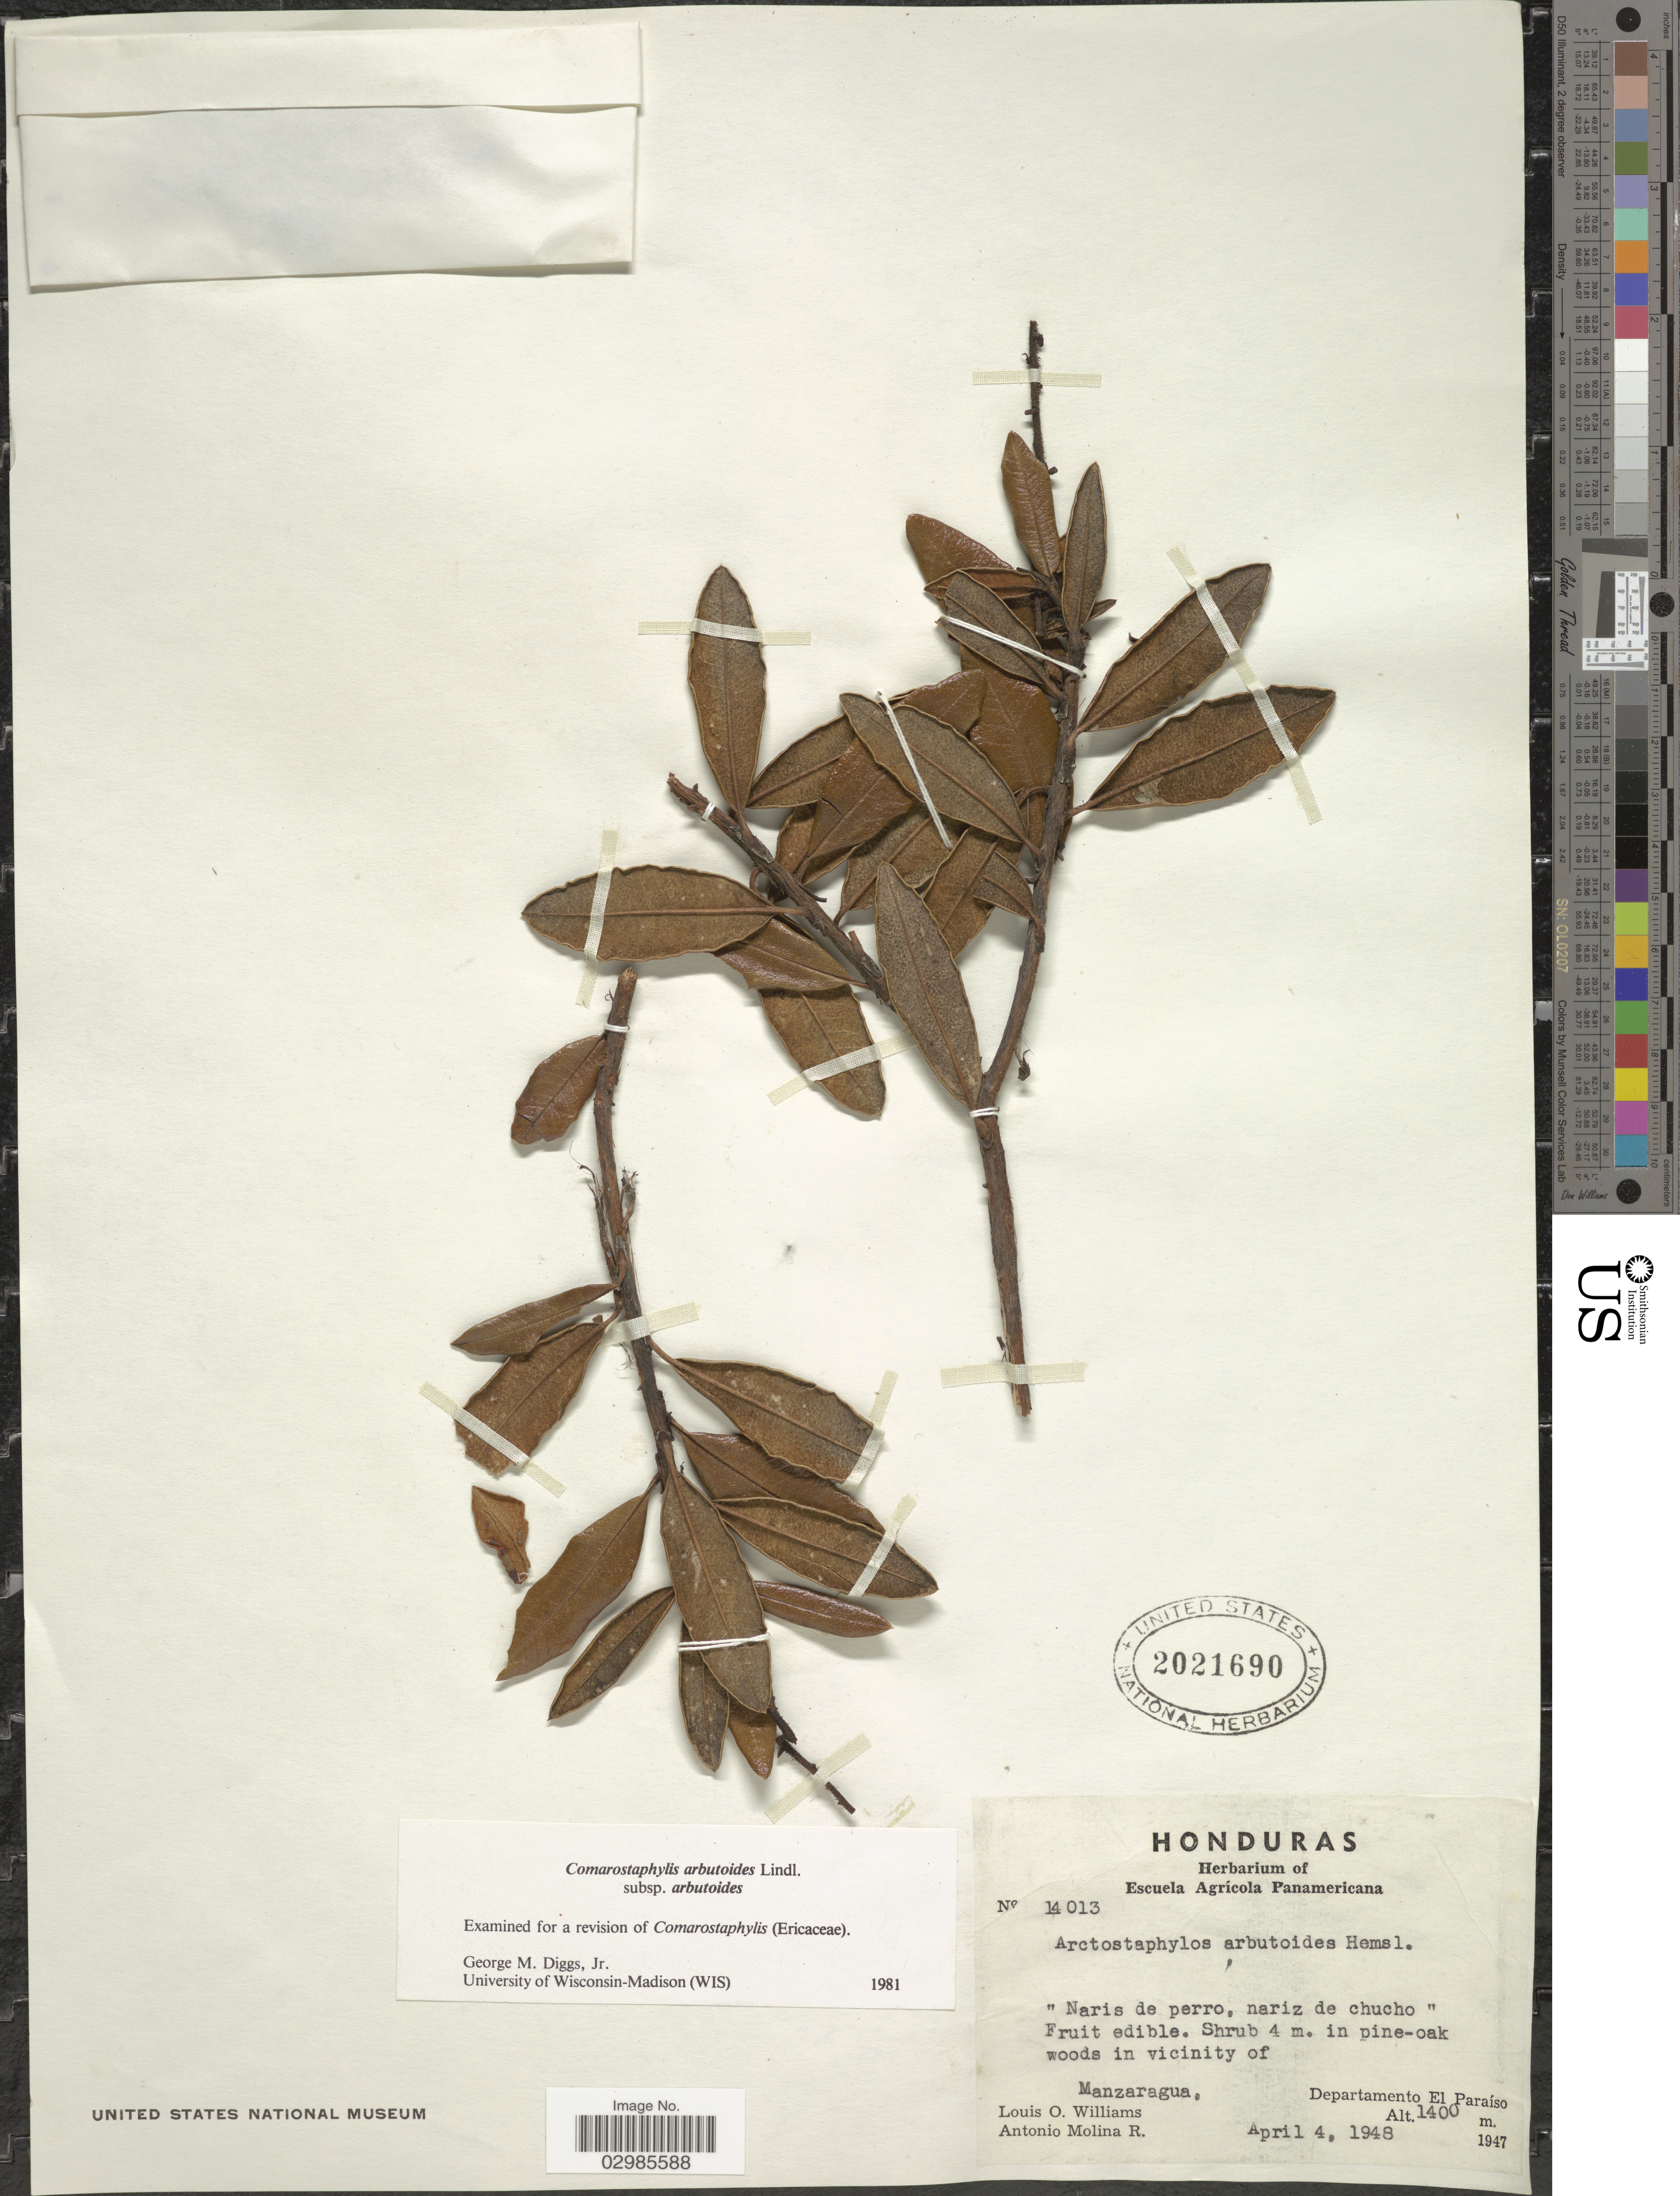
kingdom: Plantae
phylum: Tracheophyta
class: Magnoliopsida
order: Ericales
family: Ericaceae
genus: Comarostaphylis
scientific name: Comarostaphylis arbutoides subsp. arbutoides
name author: Lindl.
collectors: L. O. Williams & A. Molina R.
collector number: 14013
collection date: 1948-04-04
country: Honduras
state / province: El Paraíso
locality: In pine-oak woods in vicinity of Manzaragua, Departamento El Paraíso.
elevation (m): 1400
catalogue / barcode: US 2021690